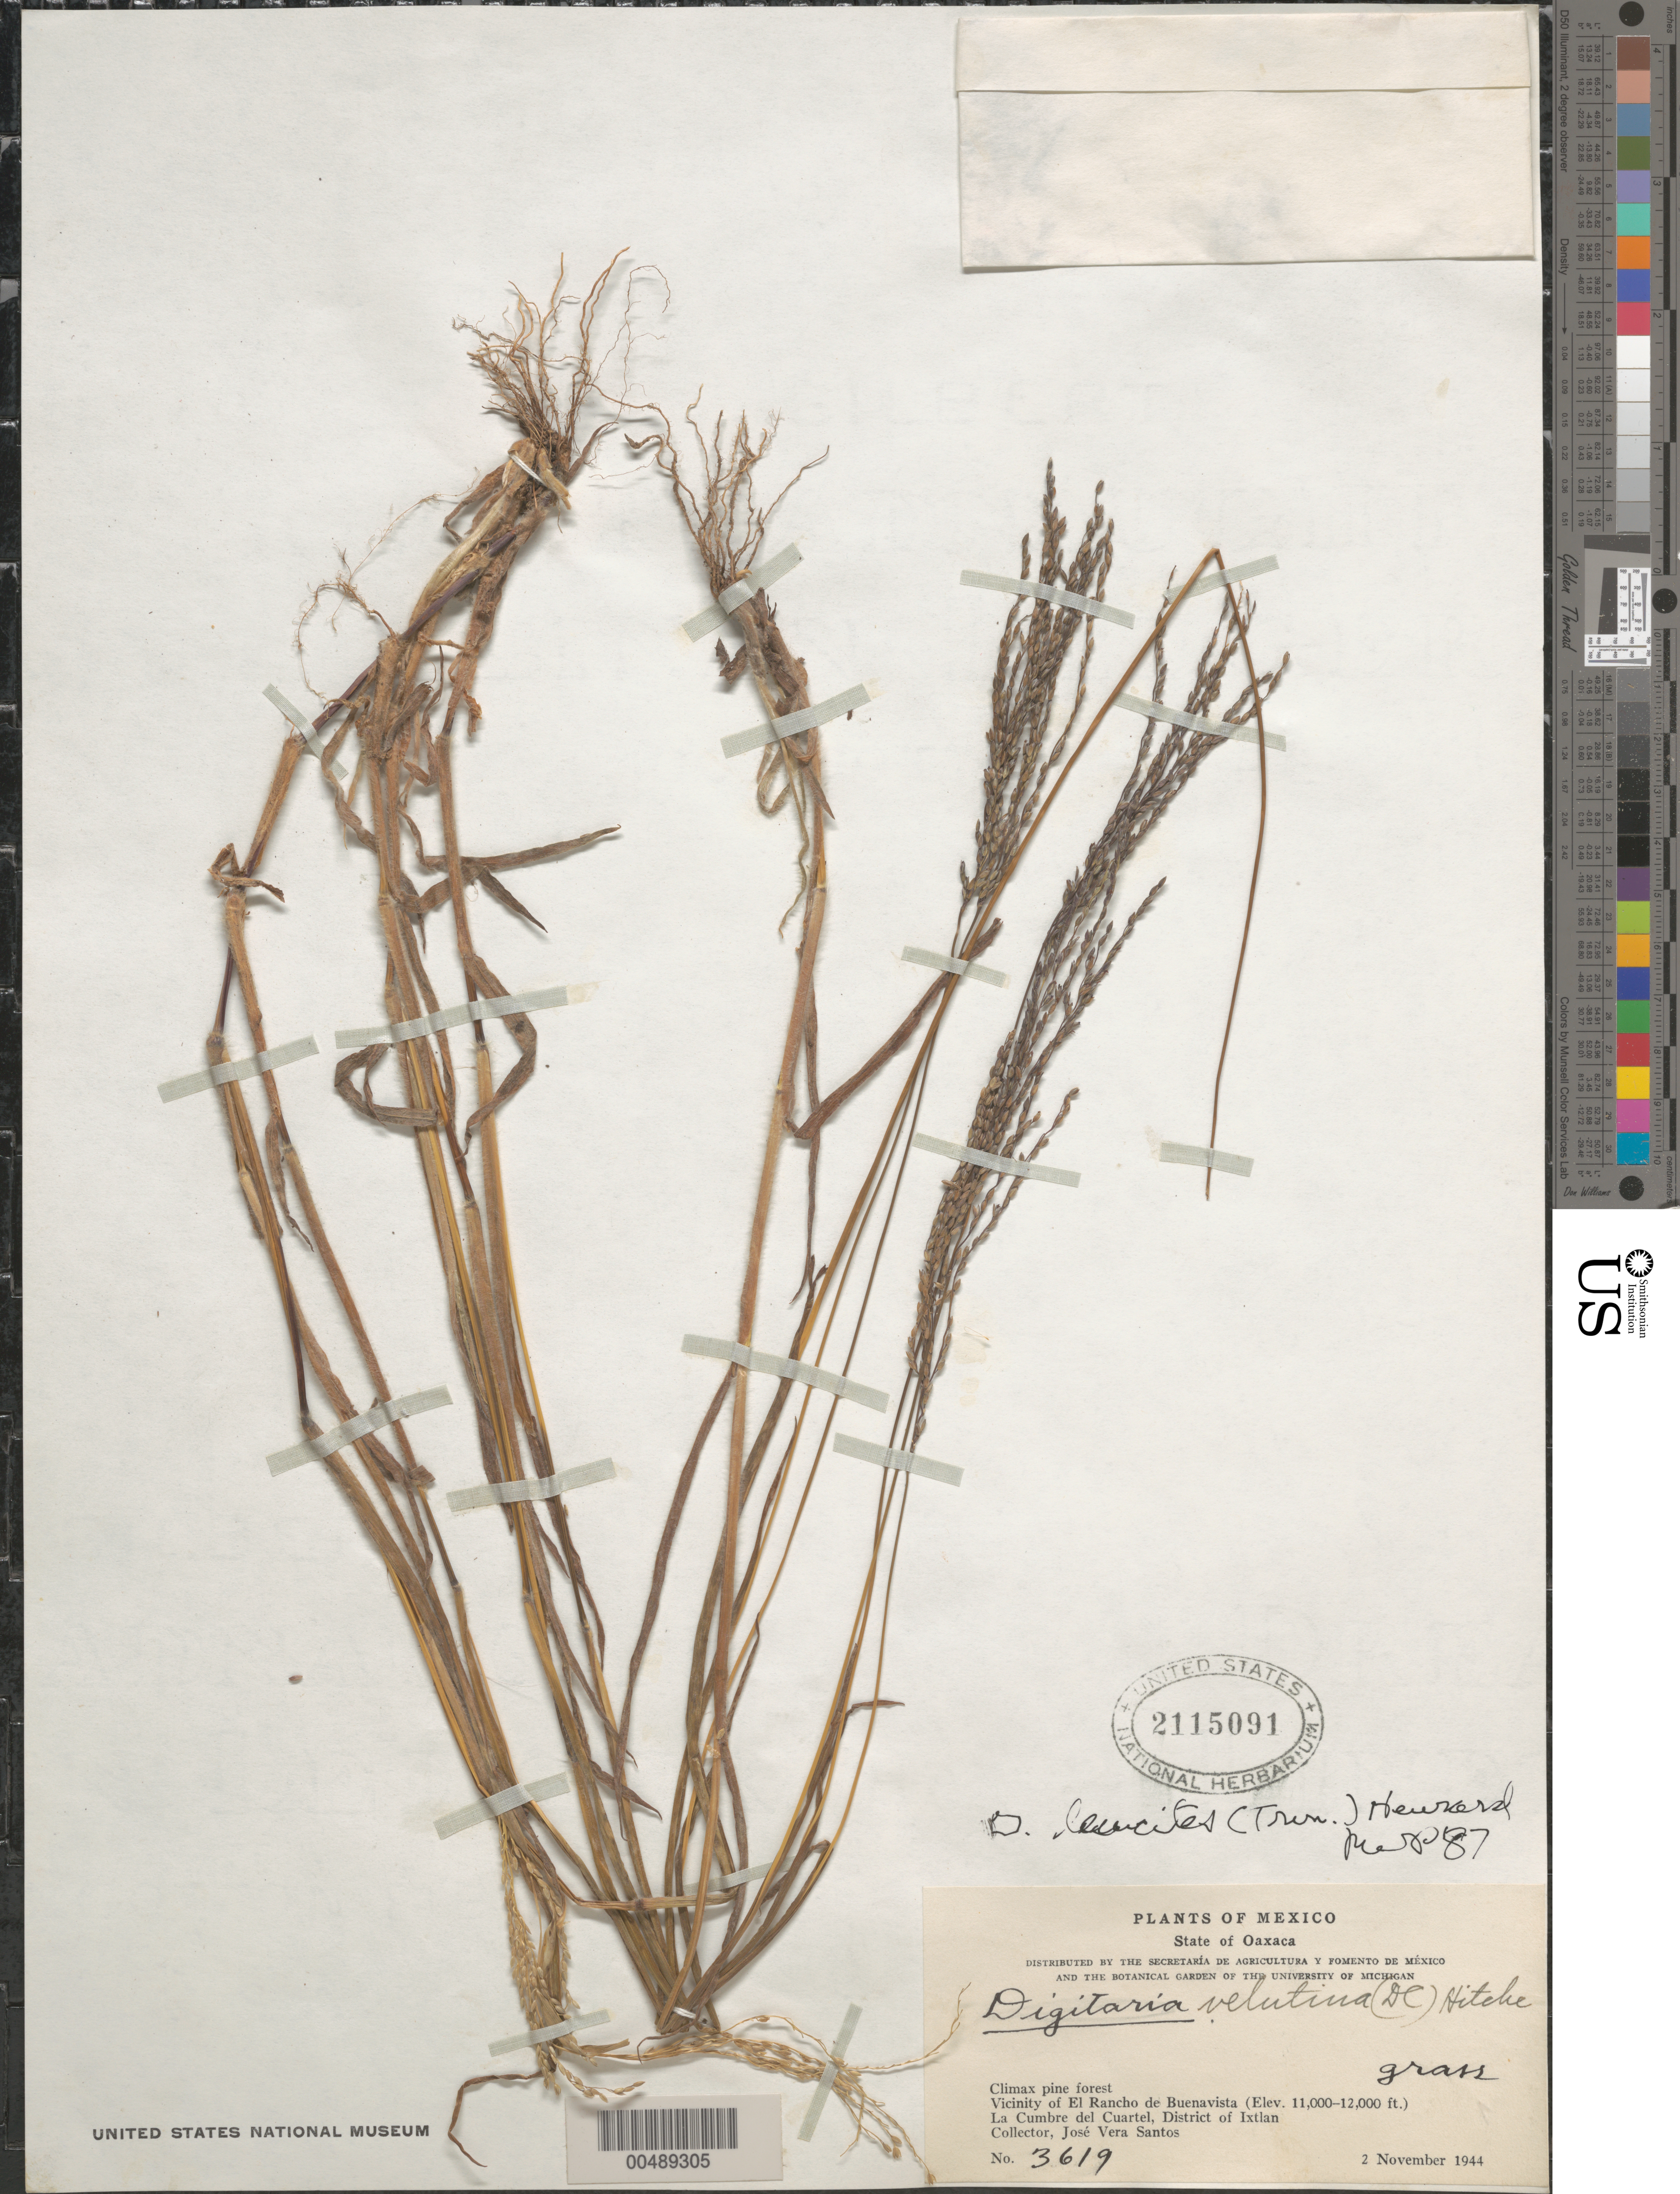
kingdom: Plantae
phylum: Tracheophyta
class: Liliopsida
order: Poales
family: Poaceae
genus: Digitaria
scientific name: Digitaria leucites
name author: (Trin.) Henr.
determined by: Pohl, R. W.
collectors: J. V. Santos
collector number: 3619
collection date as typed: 2 Nov 1944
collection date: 1944-11-02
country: Mexico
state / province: Oaxaca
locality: Vicinity of El Rancho de Buenavista, La Cumbre del Cuartel, Ixtlan Dist.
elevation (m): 3353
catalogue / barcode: US 2115091